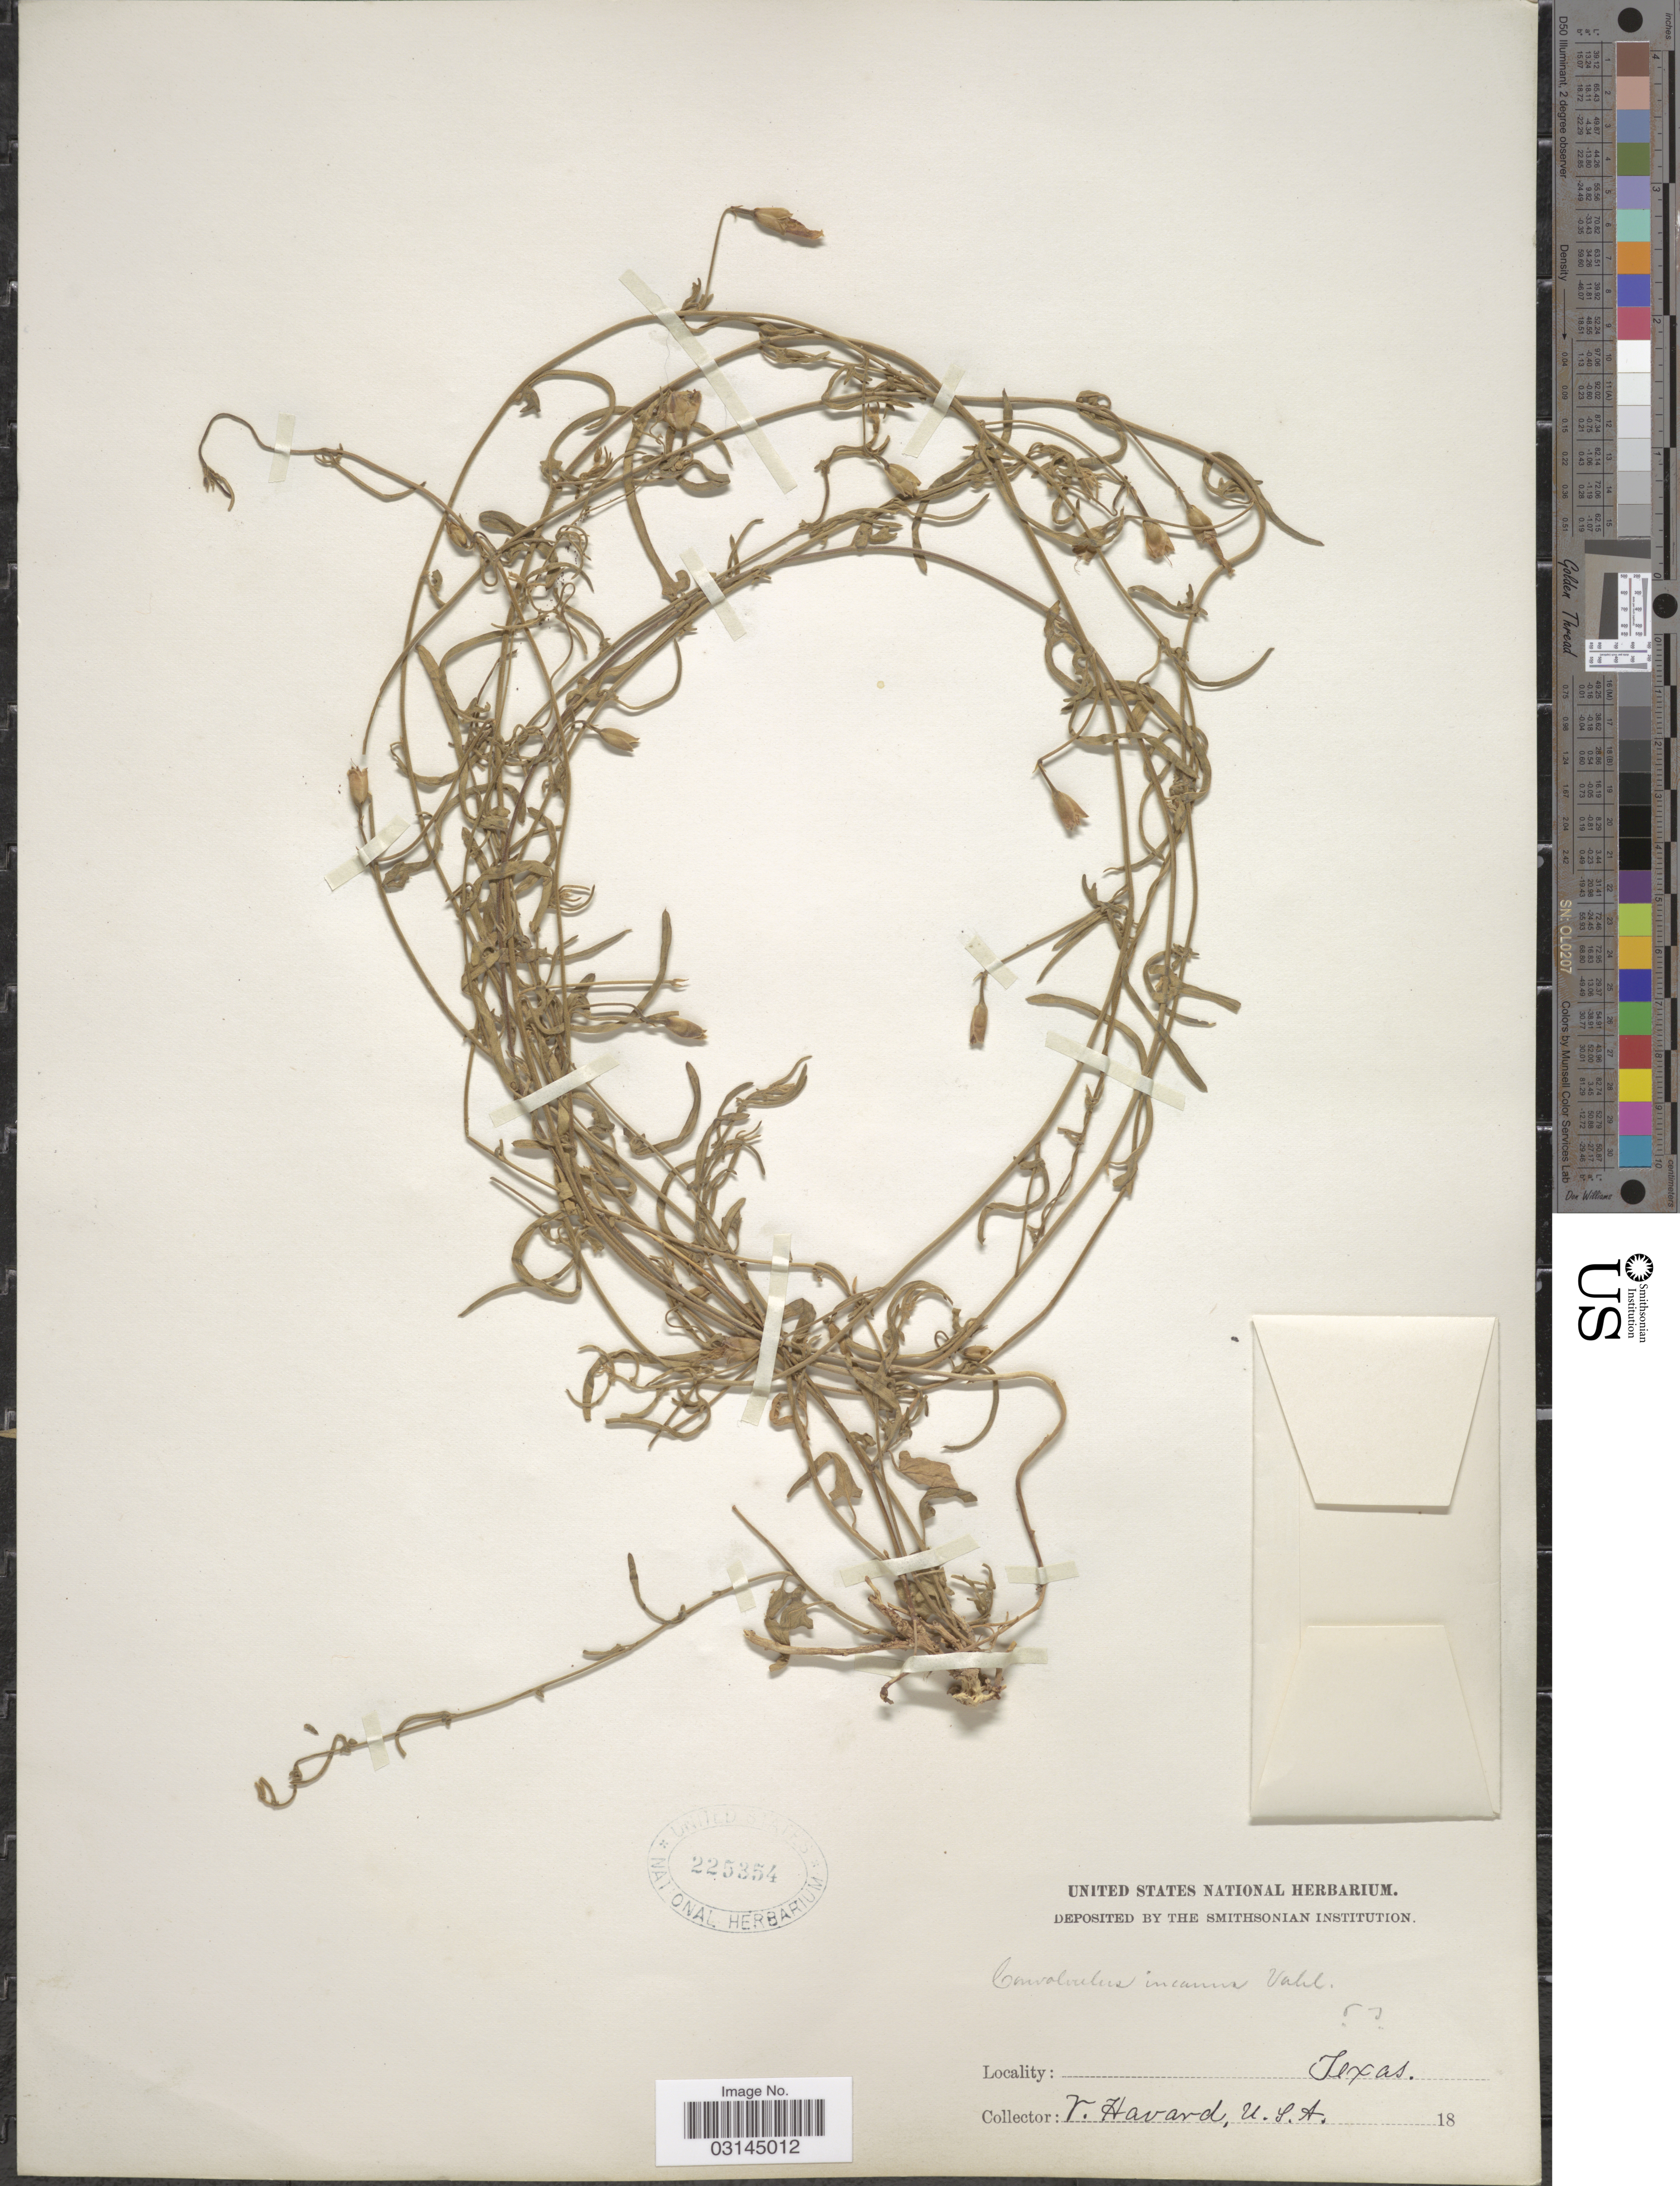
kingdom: Plantae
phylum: Tracheophyta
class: Magnoliopsida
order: Solanales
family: Convolvulaceae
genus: Convolvulus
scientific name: Convolvulus incanus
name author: Vahl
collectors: V. Havard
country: United States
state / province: Texas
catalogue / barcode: US 225354